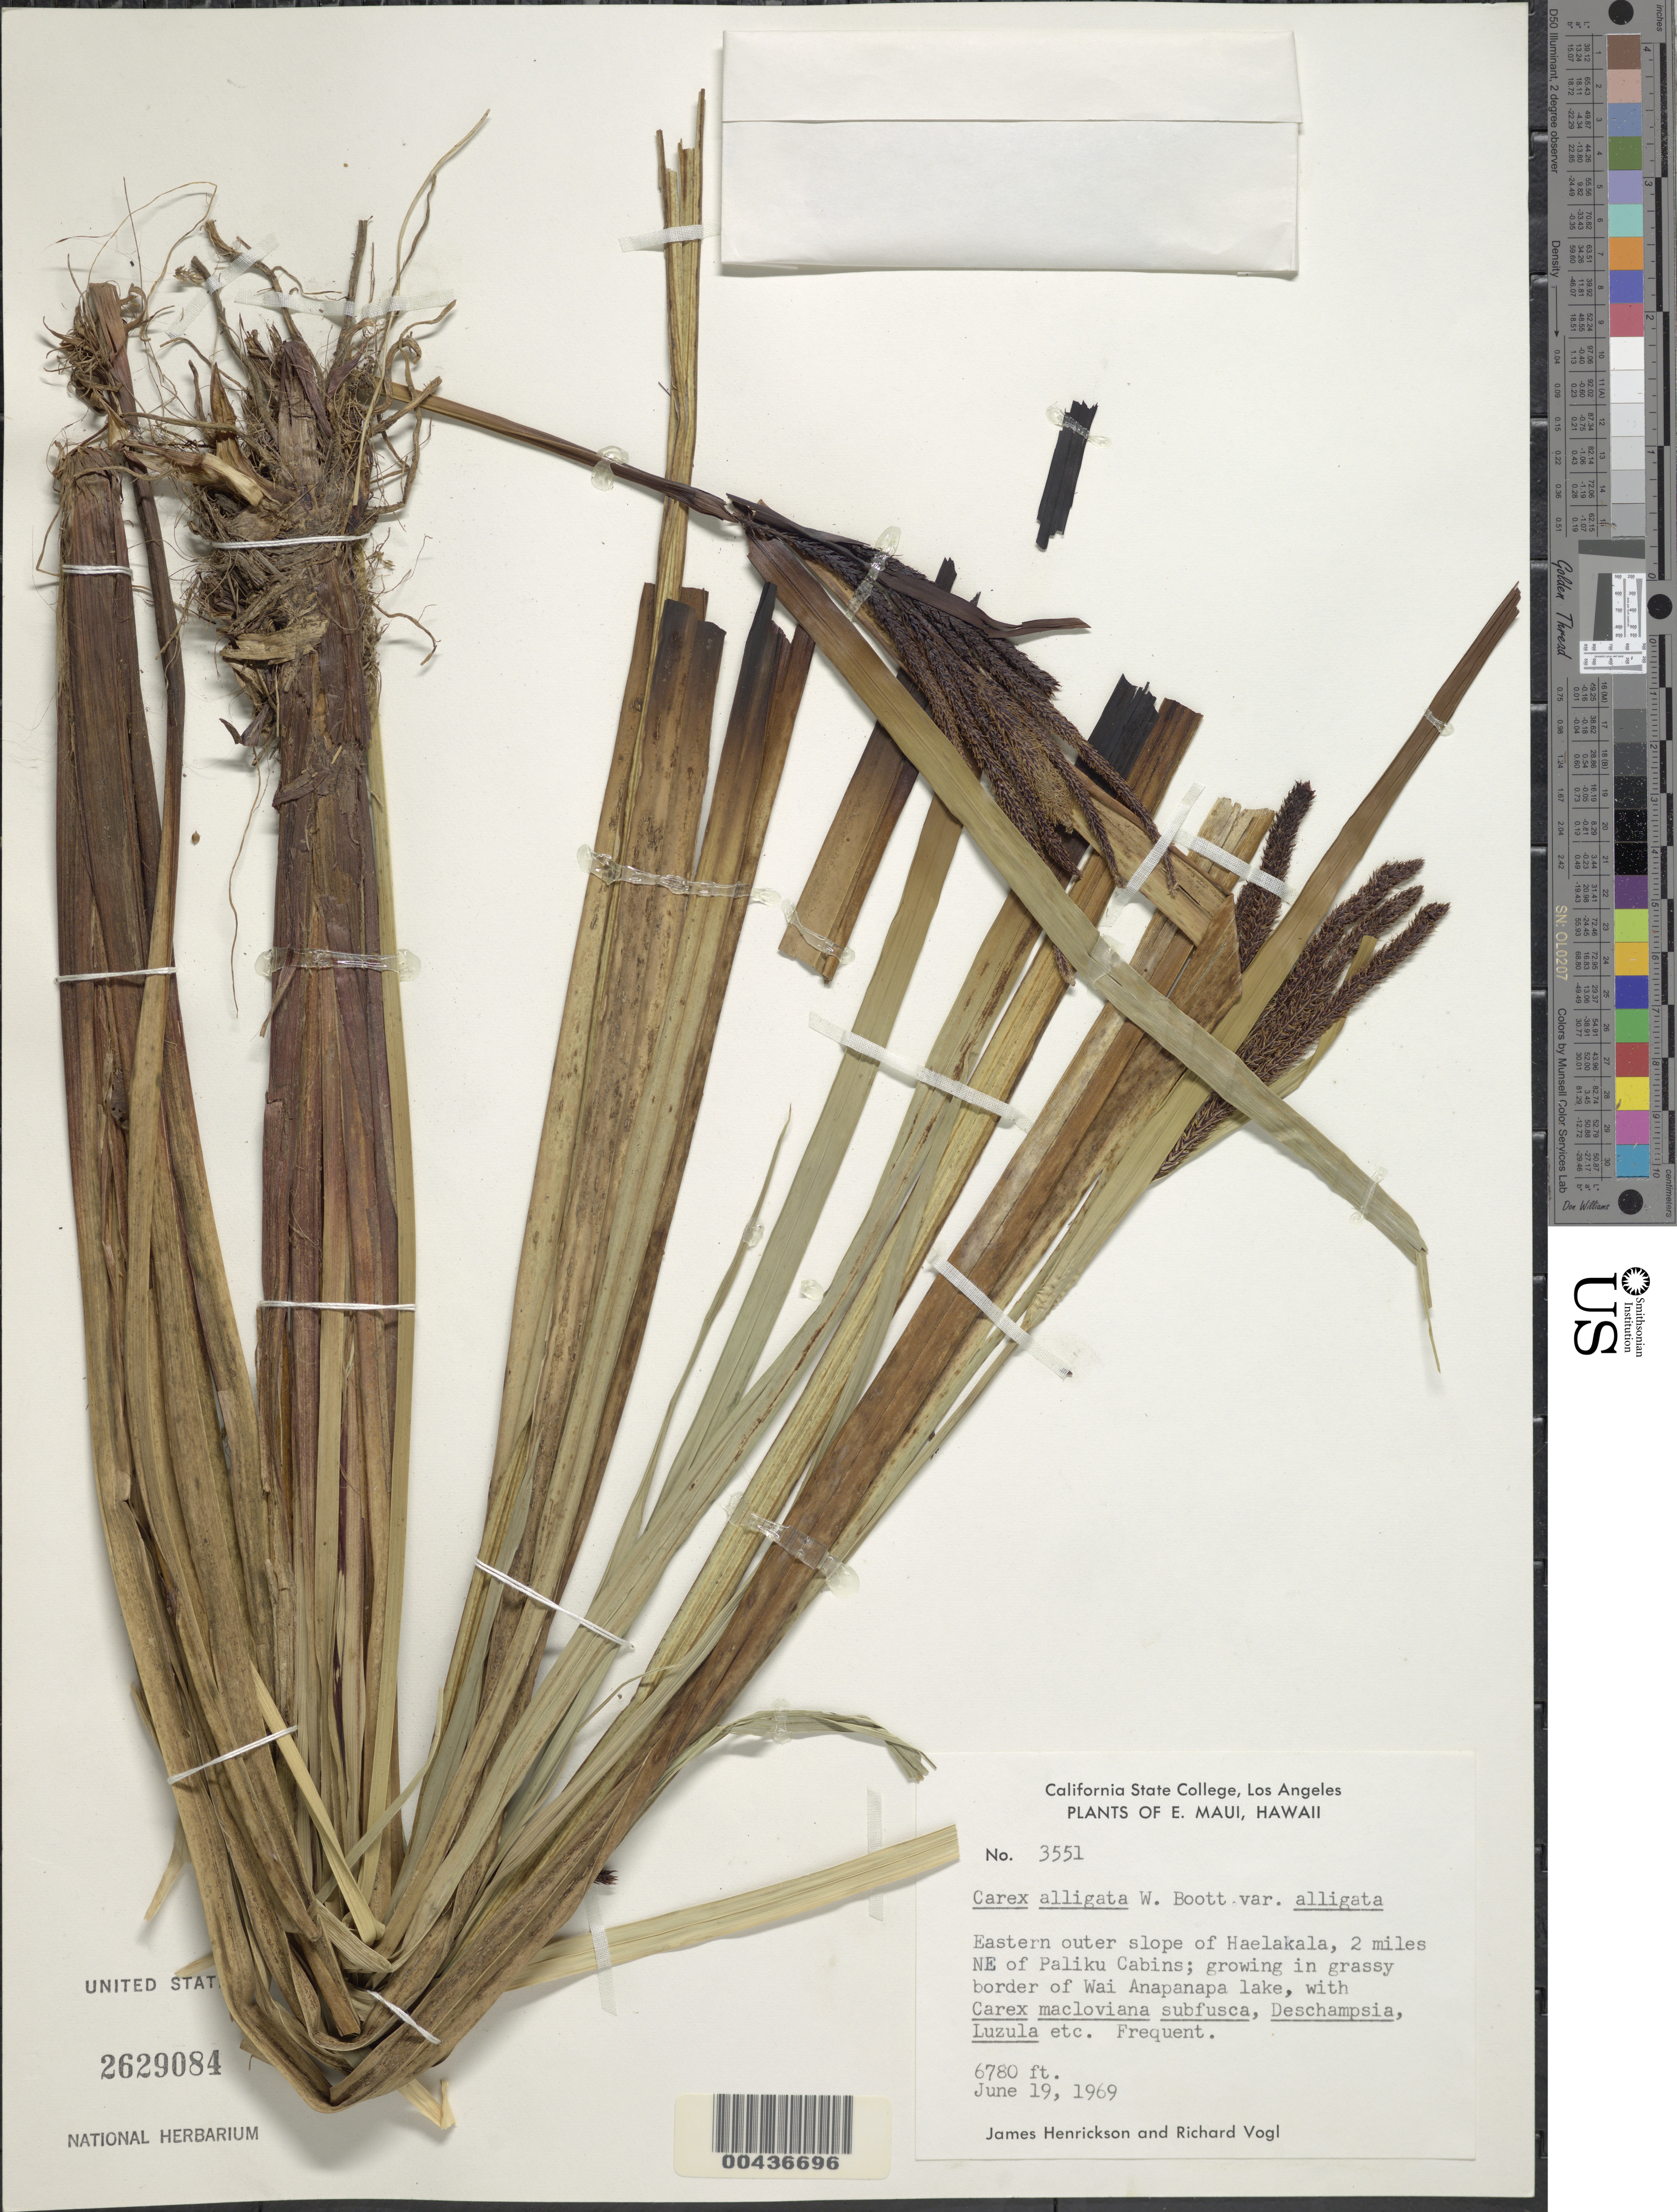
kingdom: Plantae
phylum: Tracheophyta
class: Liliopsida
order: Poales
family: Cyperaceae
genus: Carex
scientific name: Carex alligata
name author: Boott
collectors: J. S. Henrickson & R. Vogl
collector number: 3551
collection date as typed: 19 Jun 1969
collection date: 1969-06-19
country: United States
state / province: Hawaii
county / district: Maui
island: Maui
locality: eastern outer slope of Haelakala, 2 mi NE of Paliku Cabins, border of Wai Anapanapa lake, E Maui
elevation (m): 2067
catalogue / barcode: US 2629084